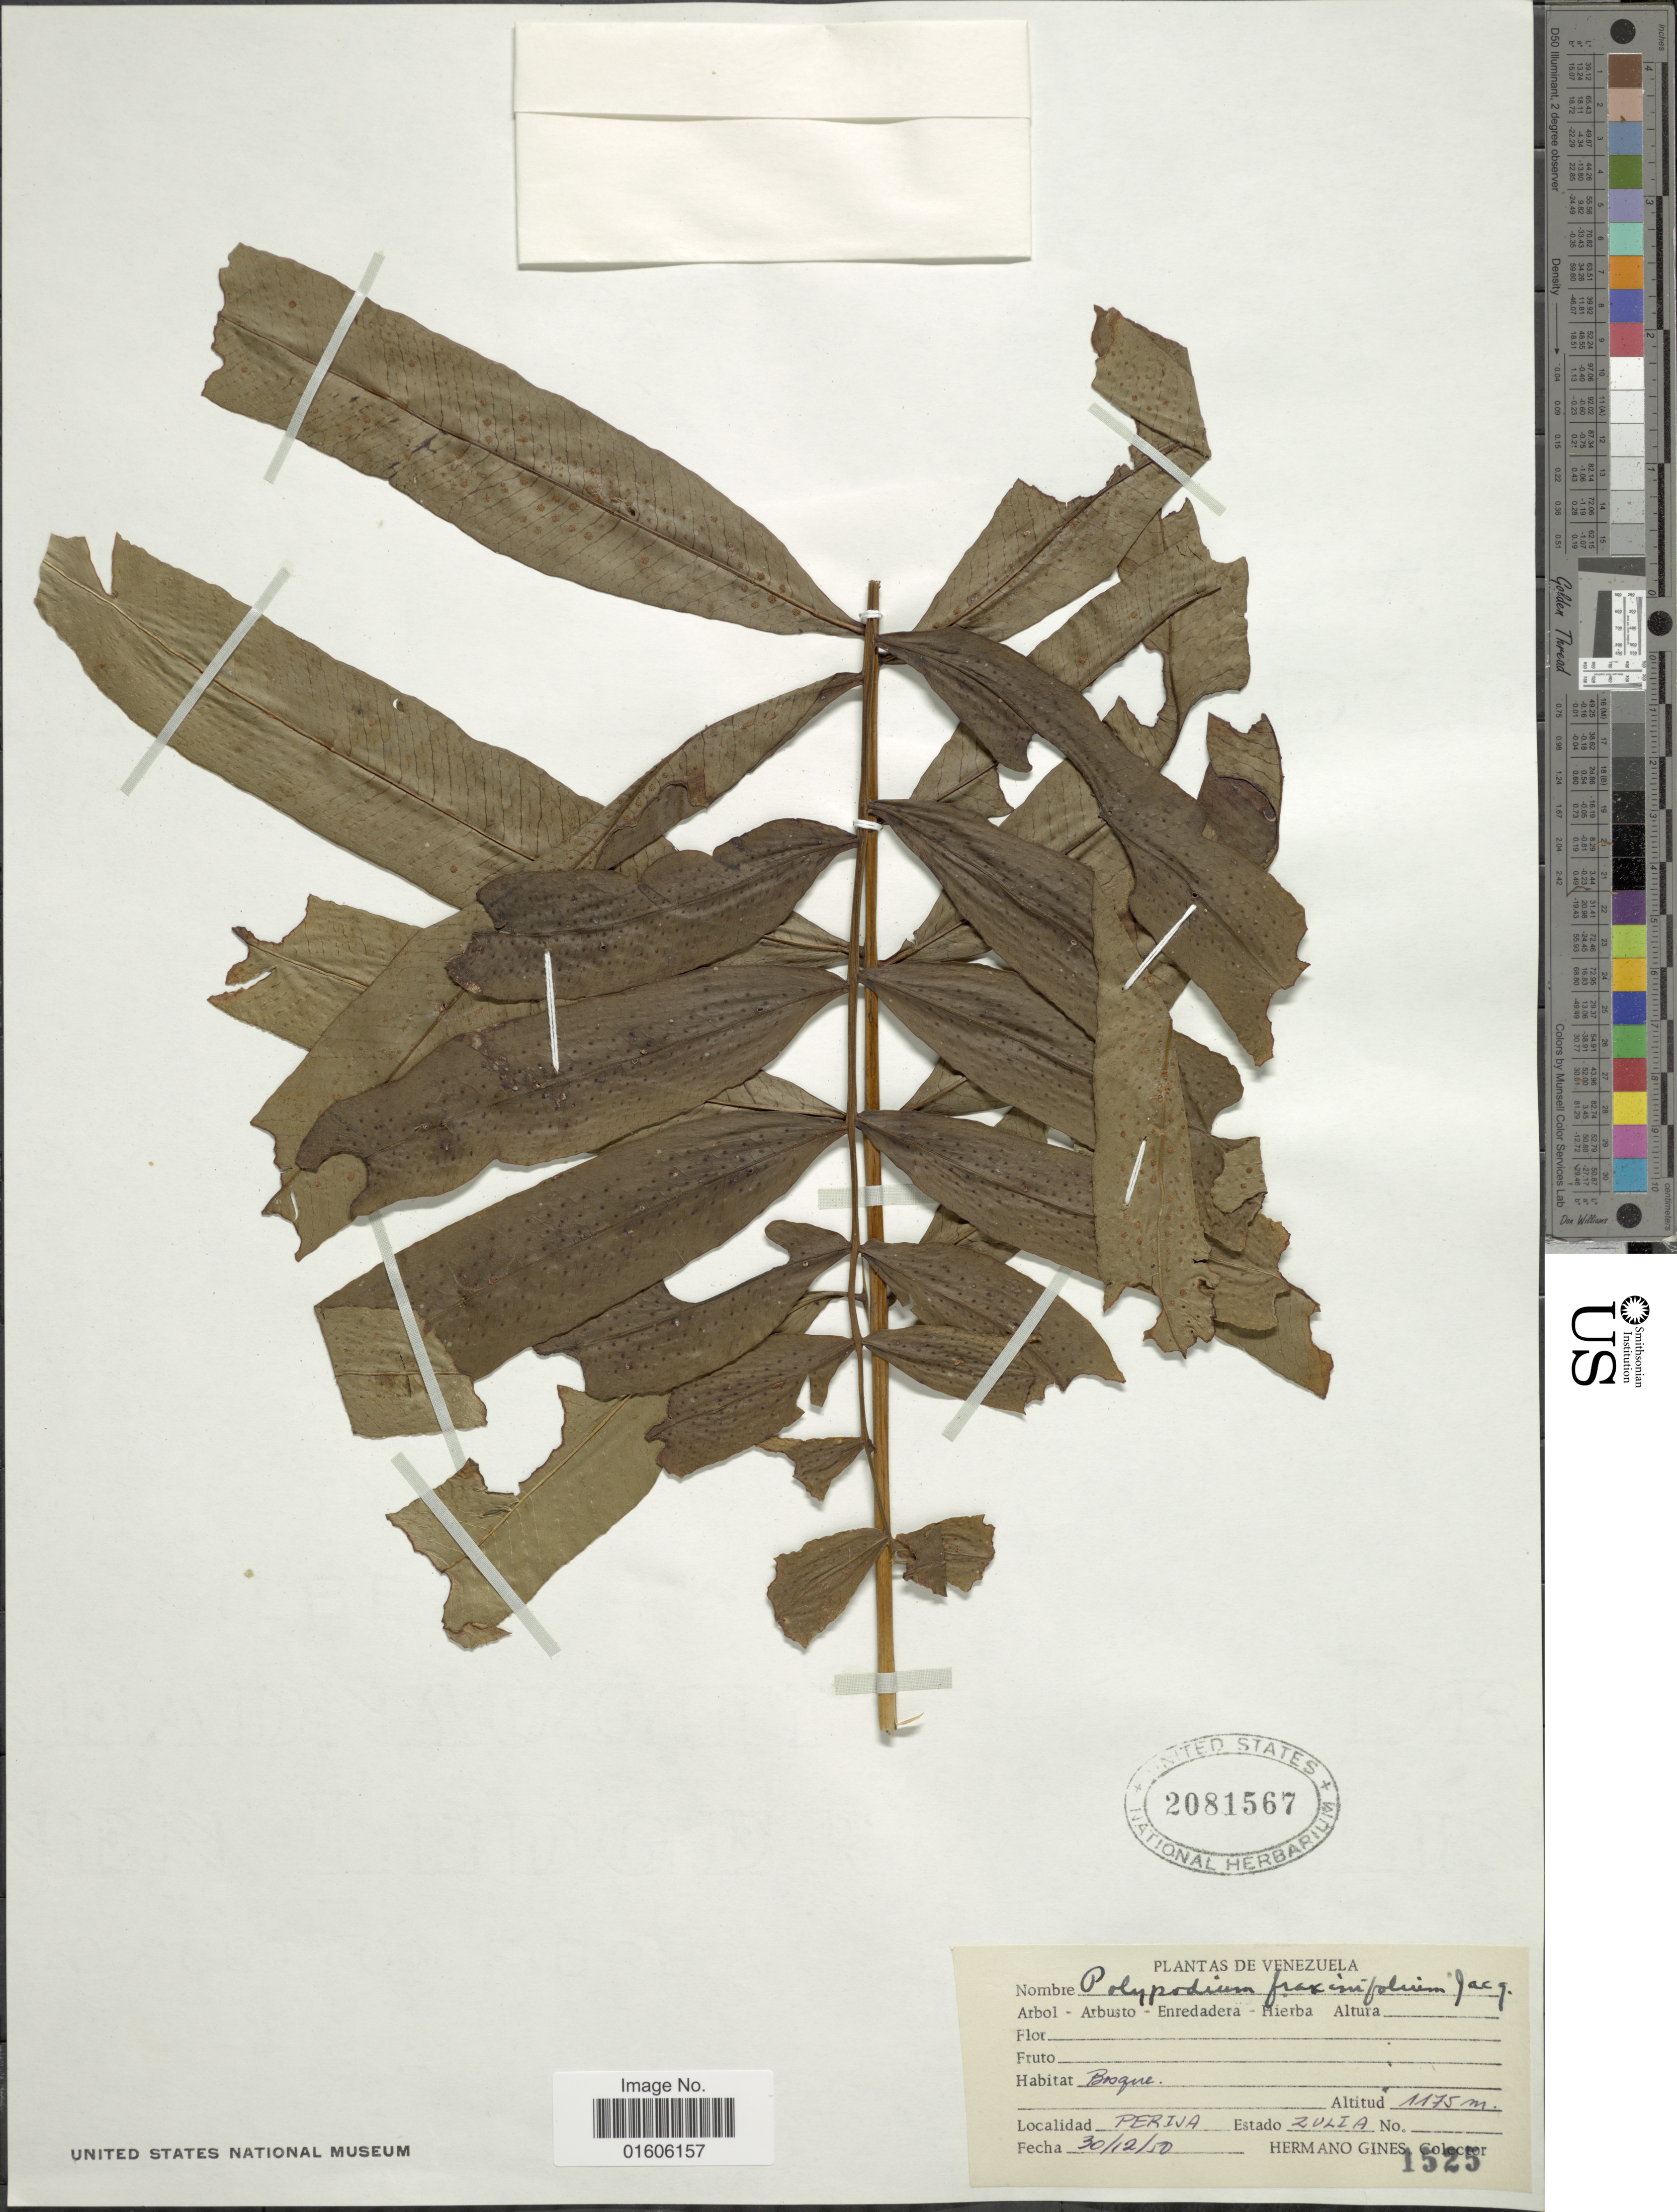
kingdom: Plantae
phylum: Tracheophyta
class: Polypodiopsida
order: Polypodiales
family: Polypodiaceae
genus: Serpocaulon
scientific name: Serpocaulon fraxinifolium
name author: (Jacq.) A.R. Sm.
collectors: Bro. Gines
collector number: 1525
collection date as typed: Transcribed d/m/y: 30/12/50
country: Venezuela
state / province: Zulia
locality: Perija. Estado Zulia.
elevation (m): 1175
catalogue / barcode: US 2081567